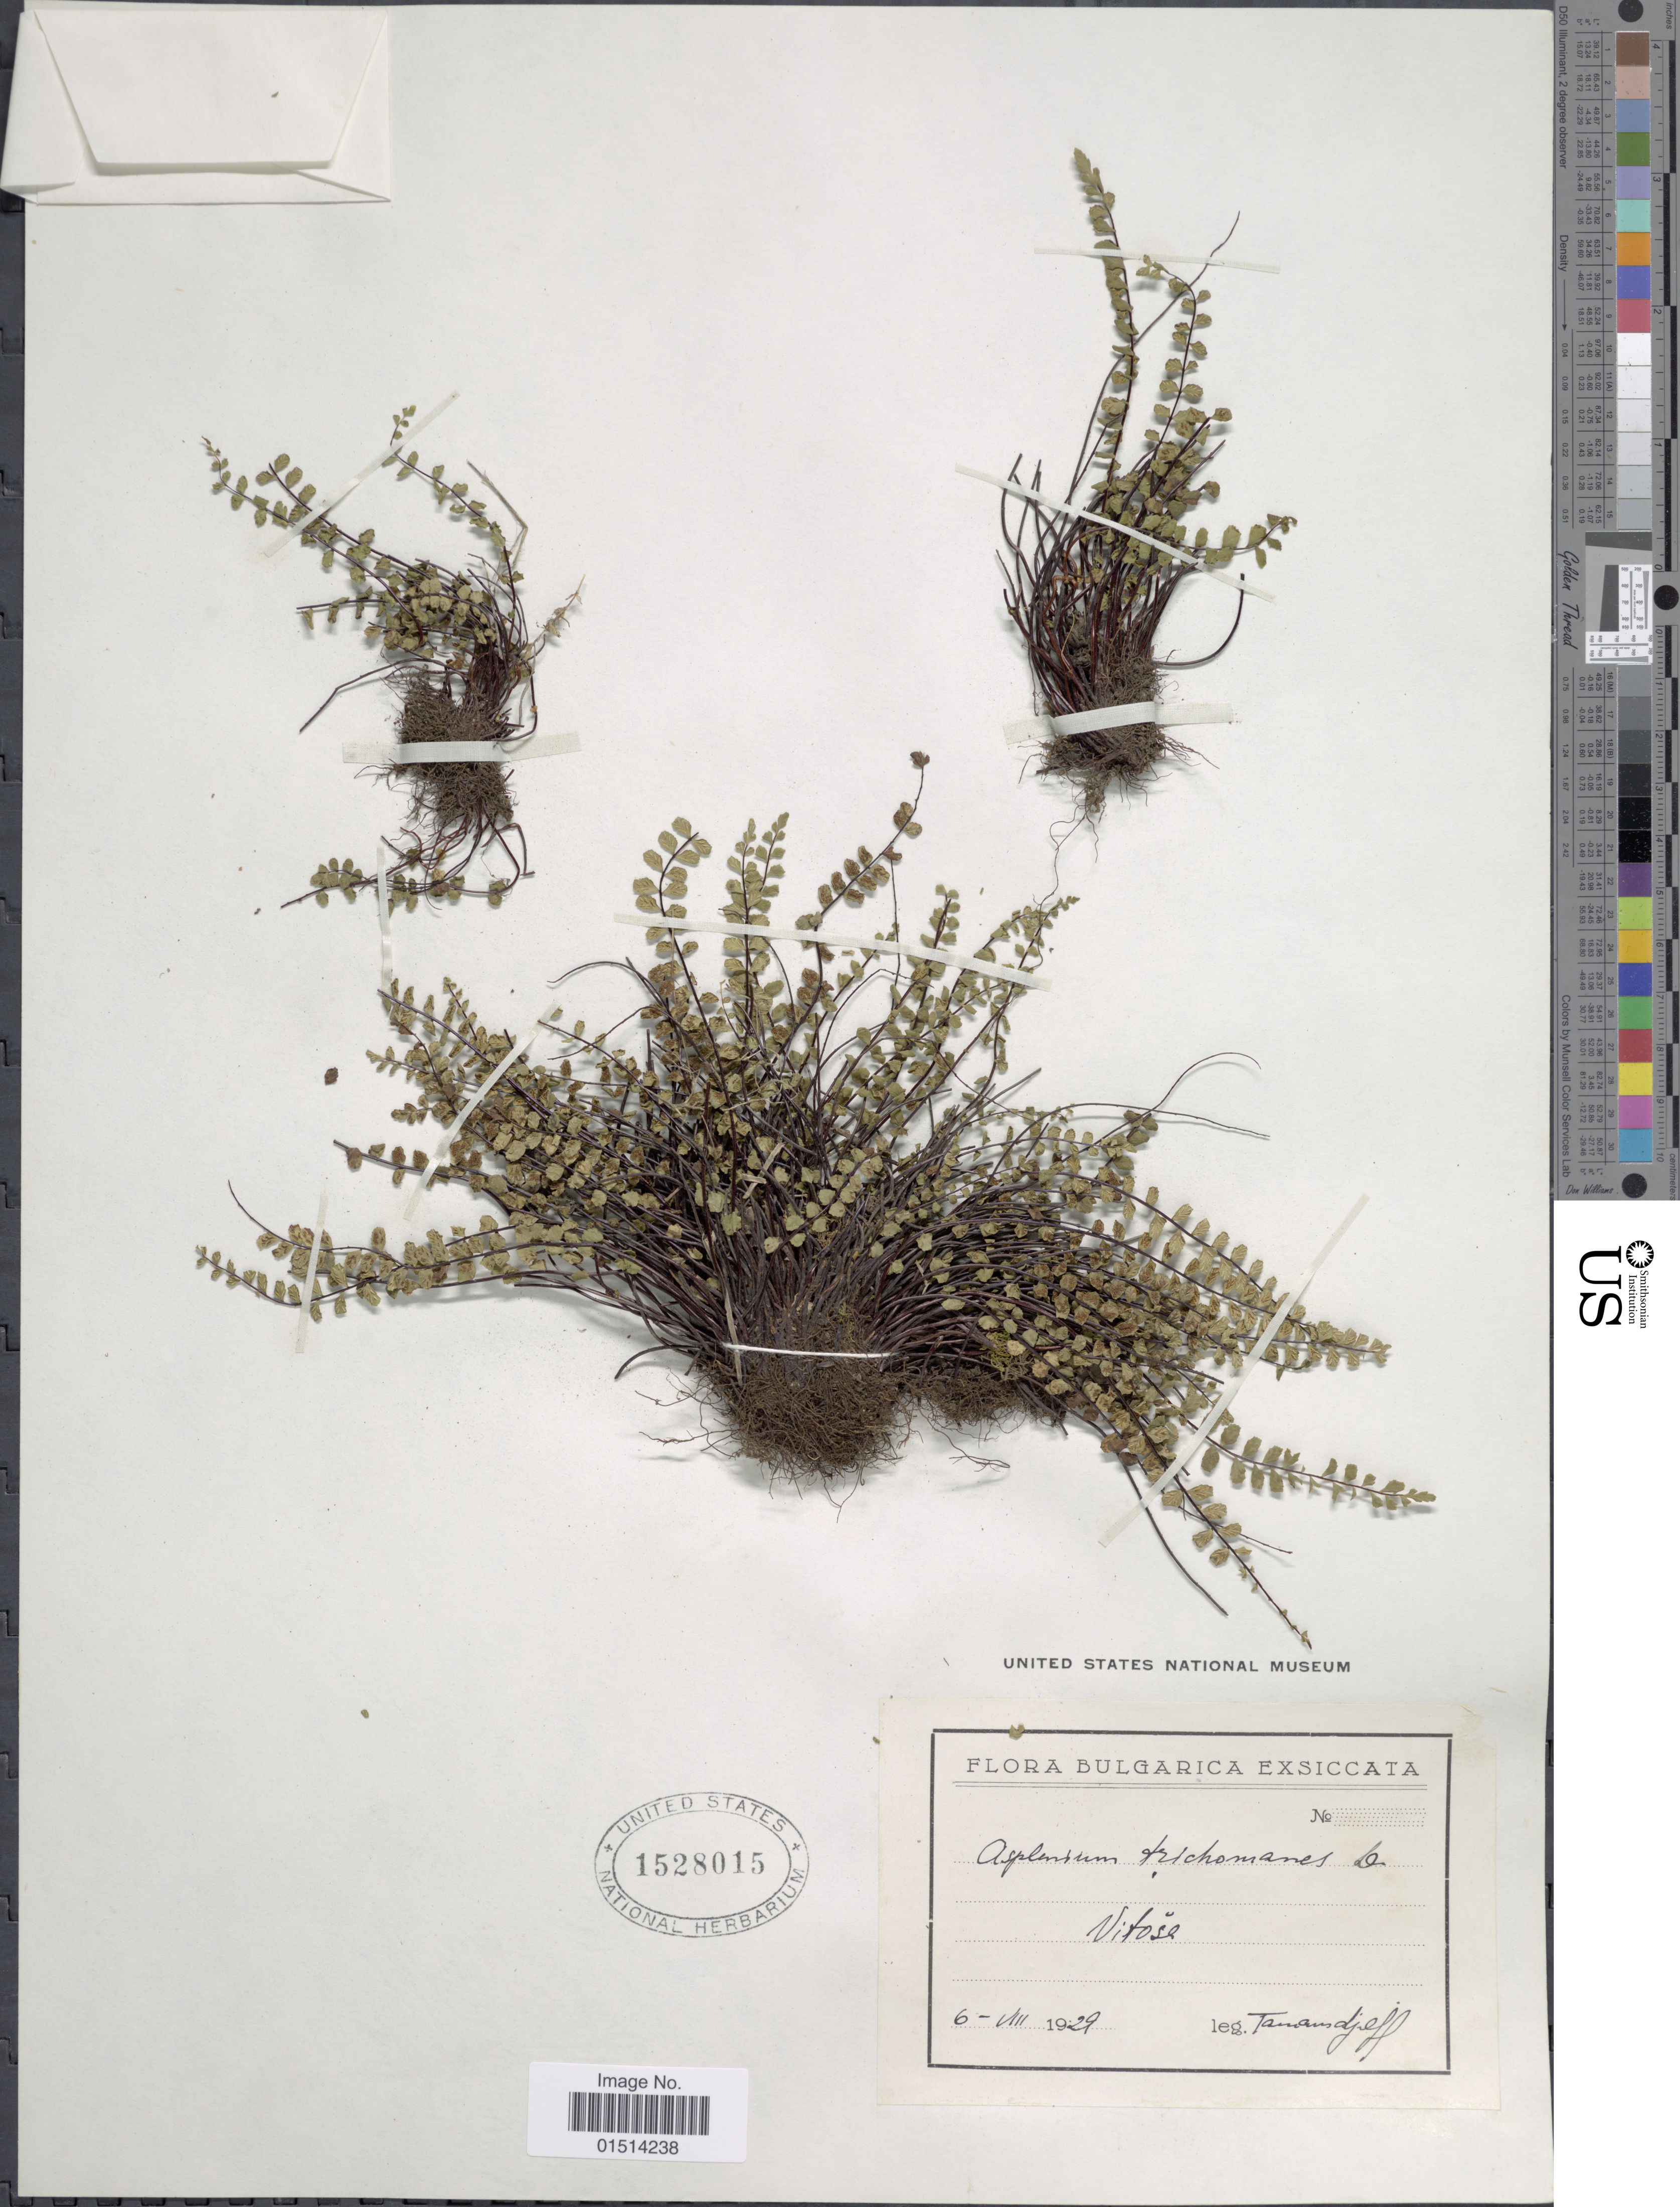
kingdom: Plantae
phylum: Tracheophyta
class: Polypodiopsida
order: Polypodiales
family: Aspleniaceae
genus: Asplenium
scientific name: Asplenium trichomanes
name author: L.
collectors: -. Tamandjeff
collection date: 1929-08-06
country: Bulgaria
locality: Bulgarica, Vitose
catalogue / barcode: US 1528015